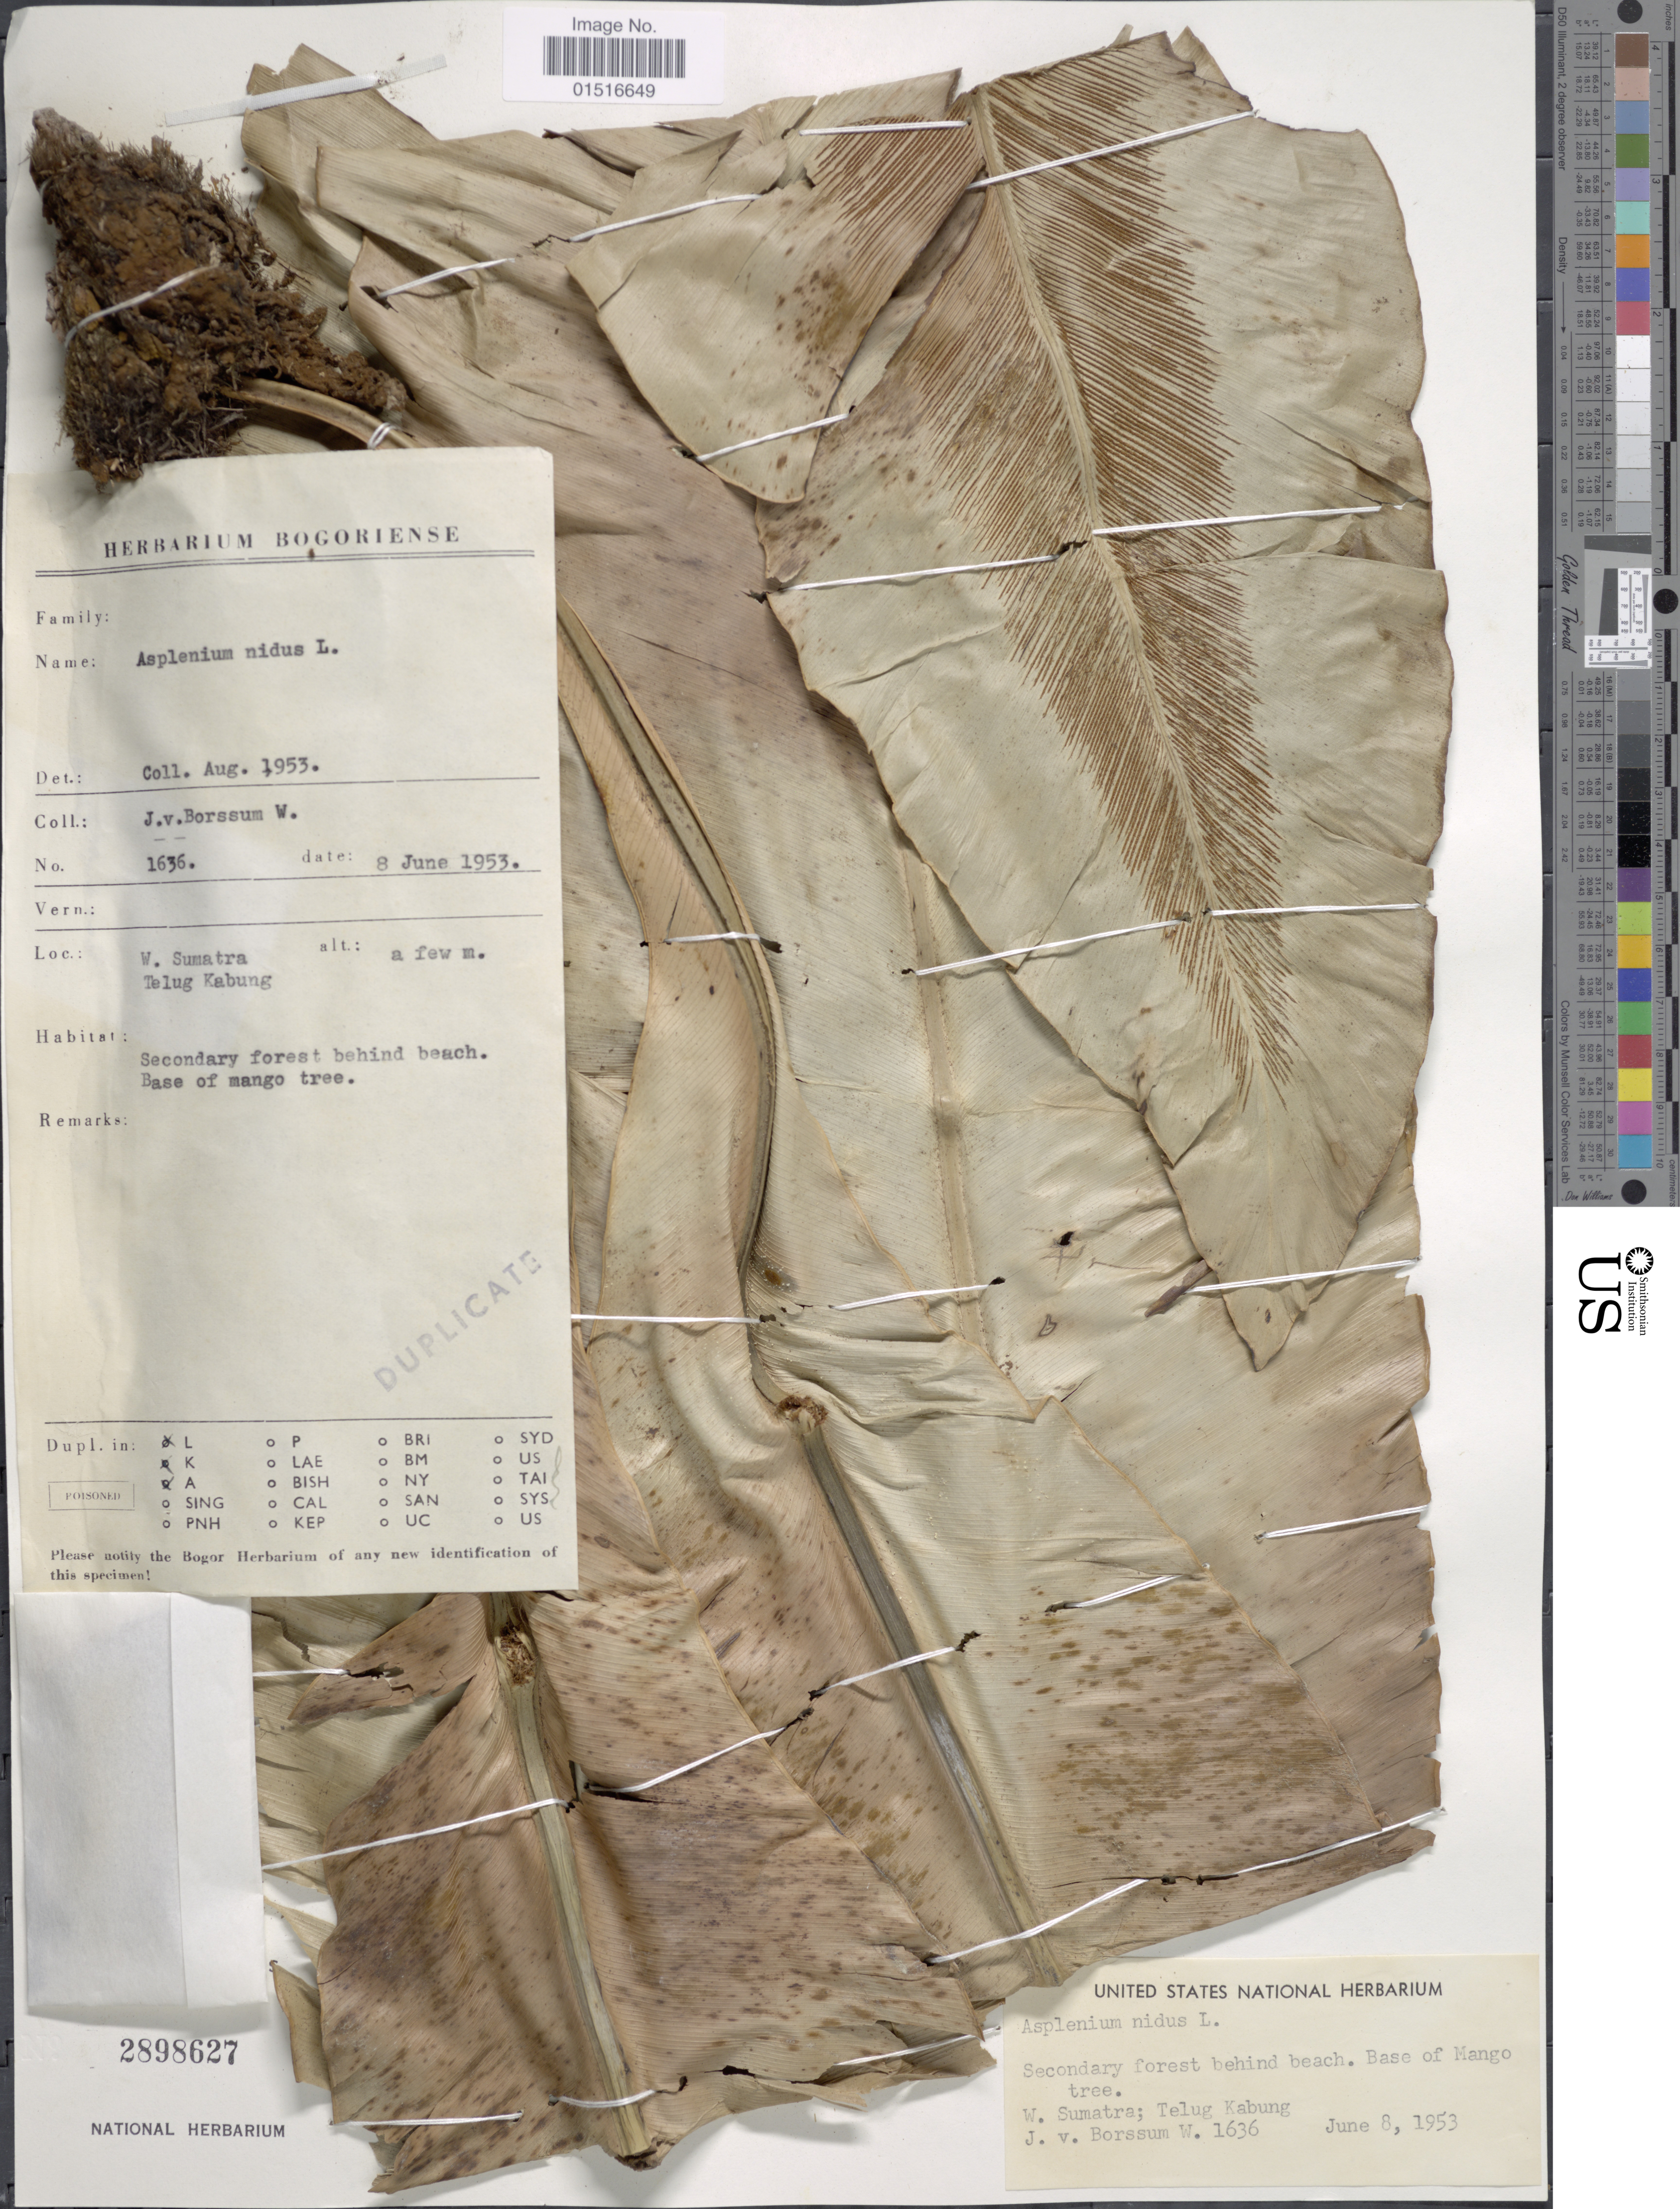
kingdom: Plantae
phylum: Tracheophyta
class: Polypodiopsida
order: Polypodiales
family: Aspleniaceae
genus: Asplenium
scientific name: Asplenium nidus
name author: L.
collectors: J. Borssum Waalkes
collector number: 1636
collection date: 1953-06-08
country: Indonesia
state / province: Sumatra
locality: W. Sumatra; Telug Kabung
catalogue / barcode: US 2898627